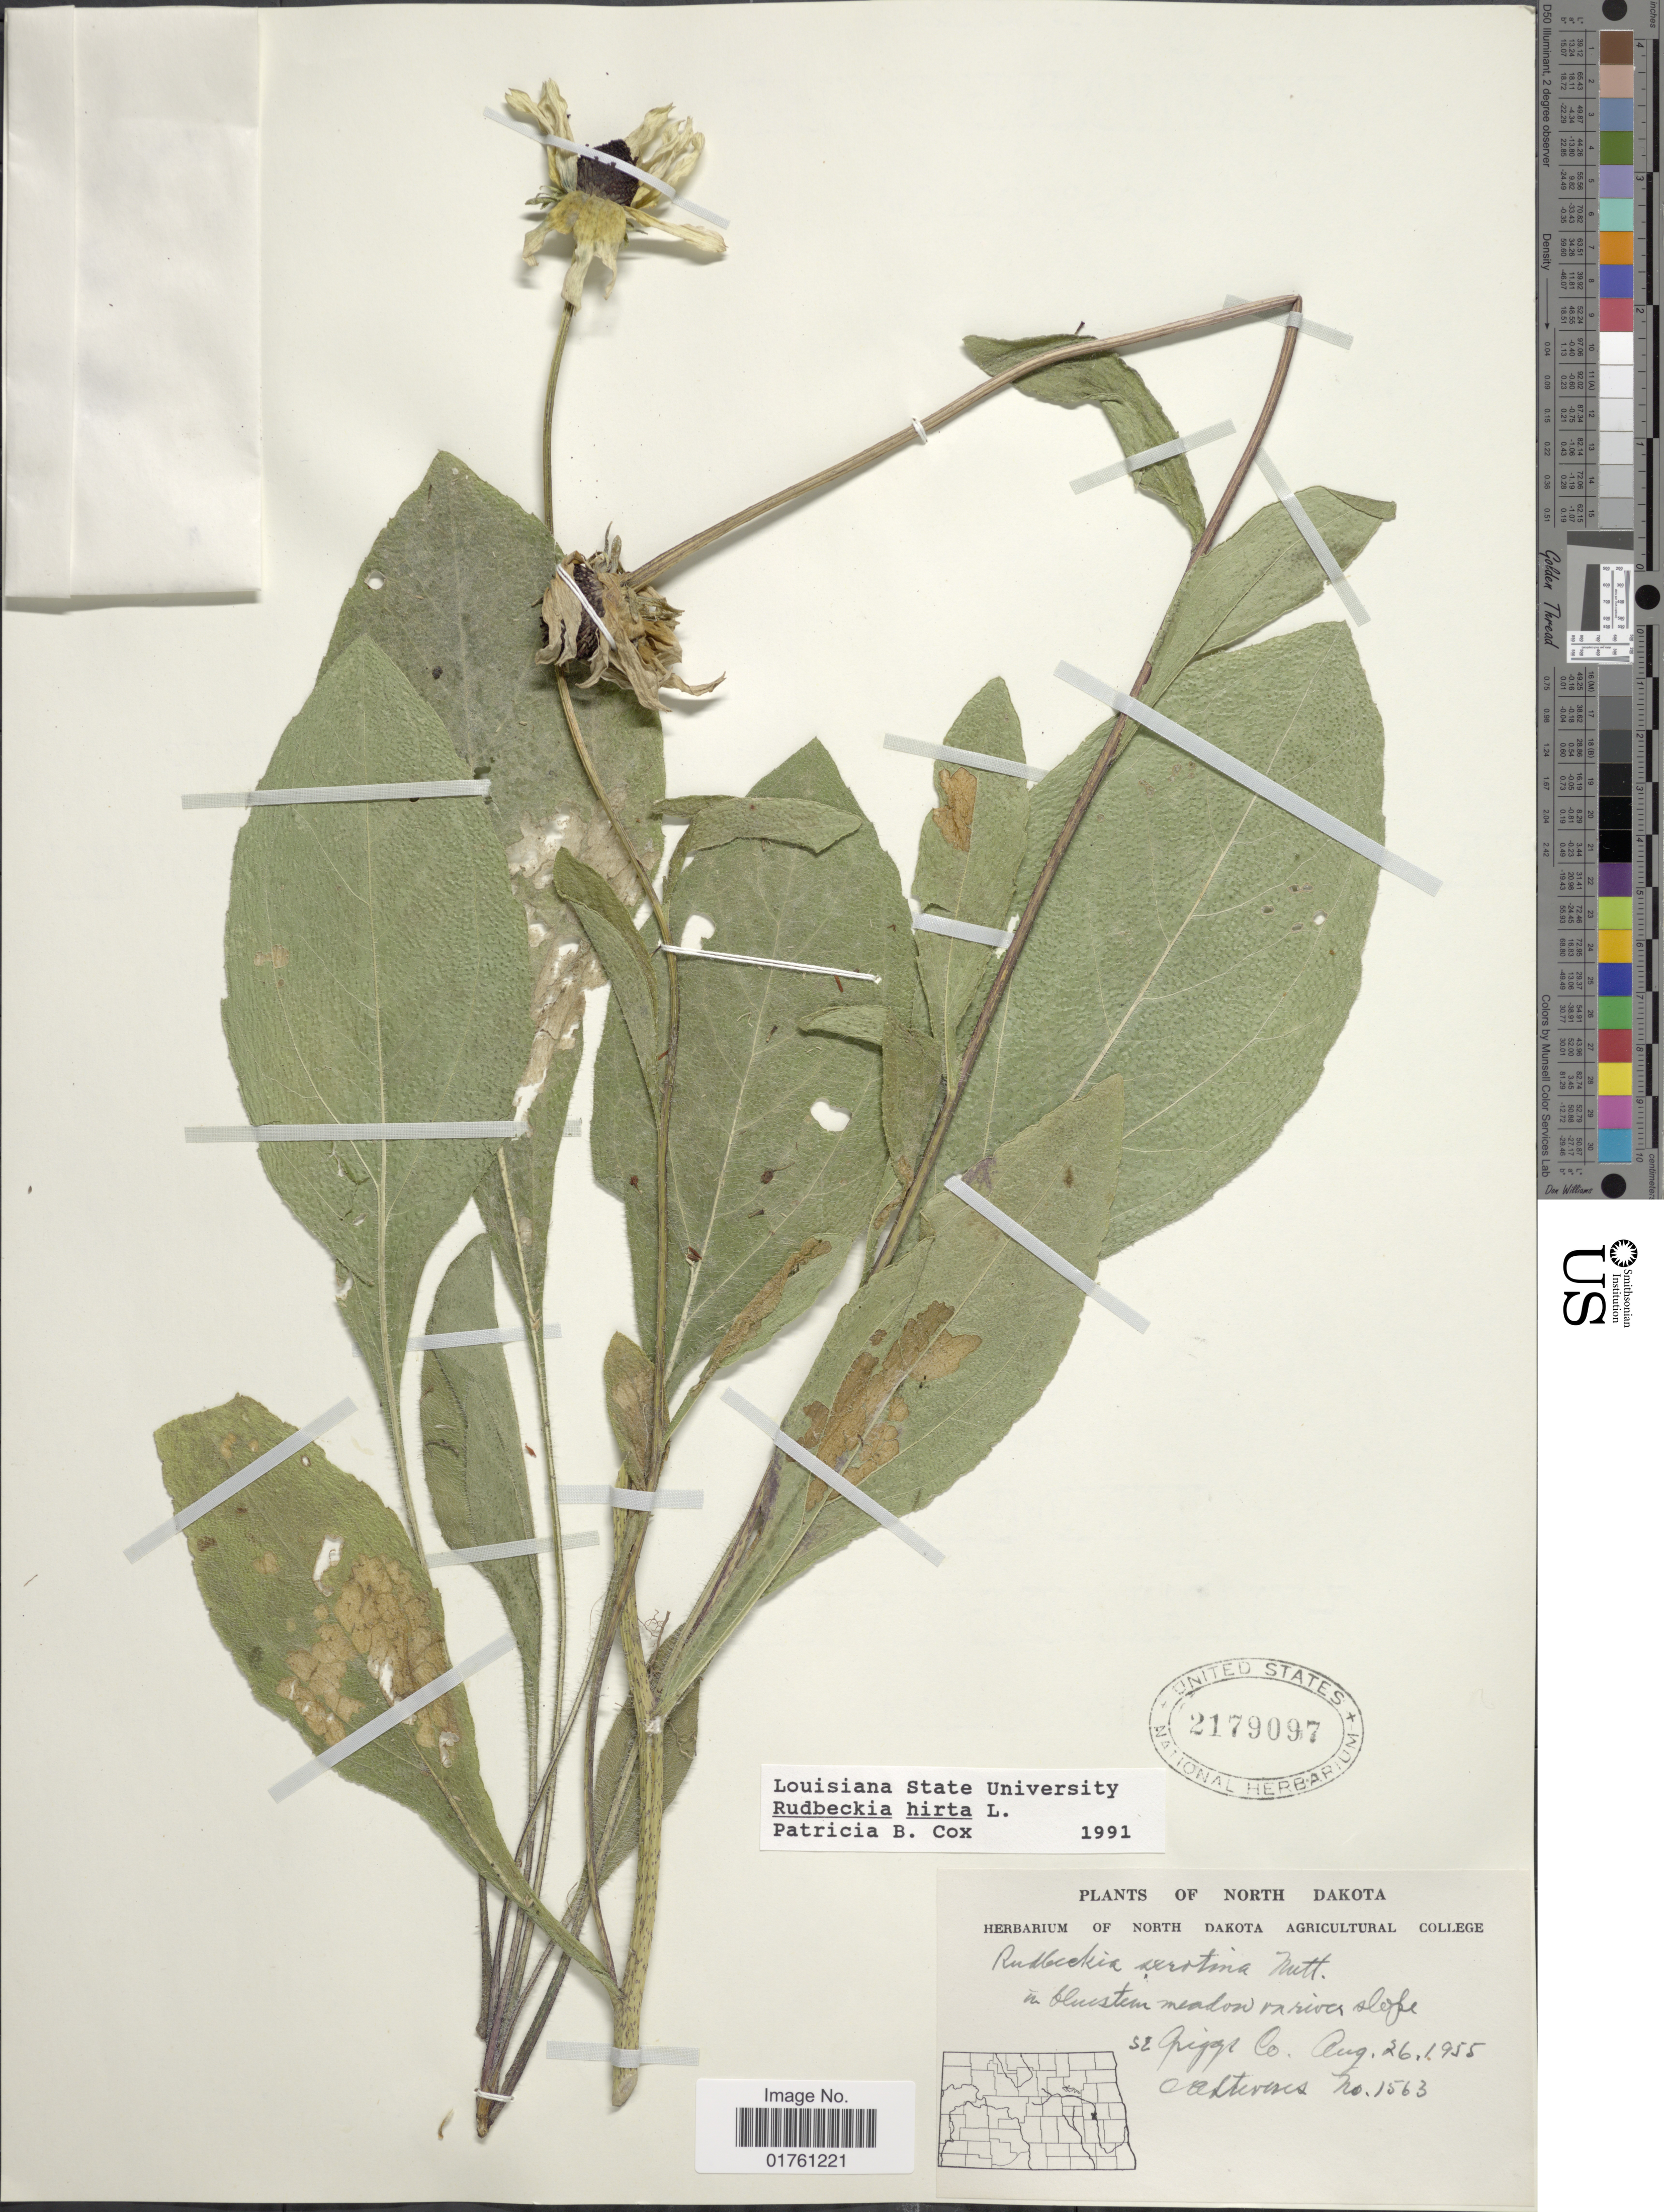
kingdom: Plantae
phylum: Tracheophyta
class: Magnoliopsida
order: Asterales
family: Asteraceae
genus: Rudbeckia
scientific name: Rudbeckia hirta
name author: L.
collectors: O. A. Stevens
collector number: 1563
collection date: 1956-08-26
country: United States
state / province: North Dakota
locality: In bluestem meadow on river slope SE Griggs Co.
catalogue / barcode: US 2179097